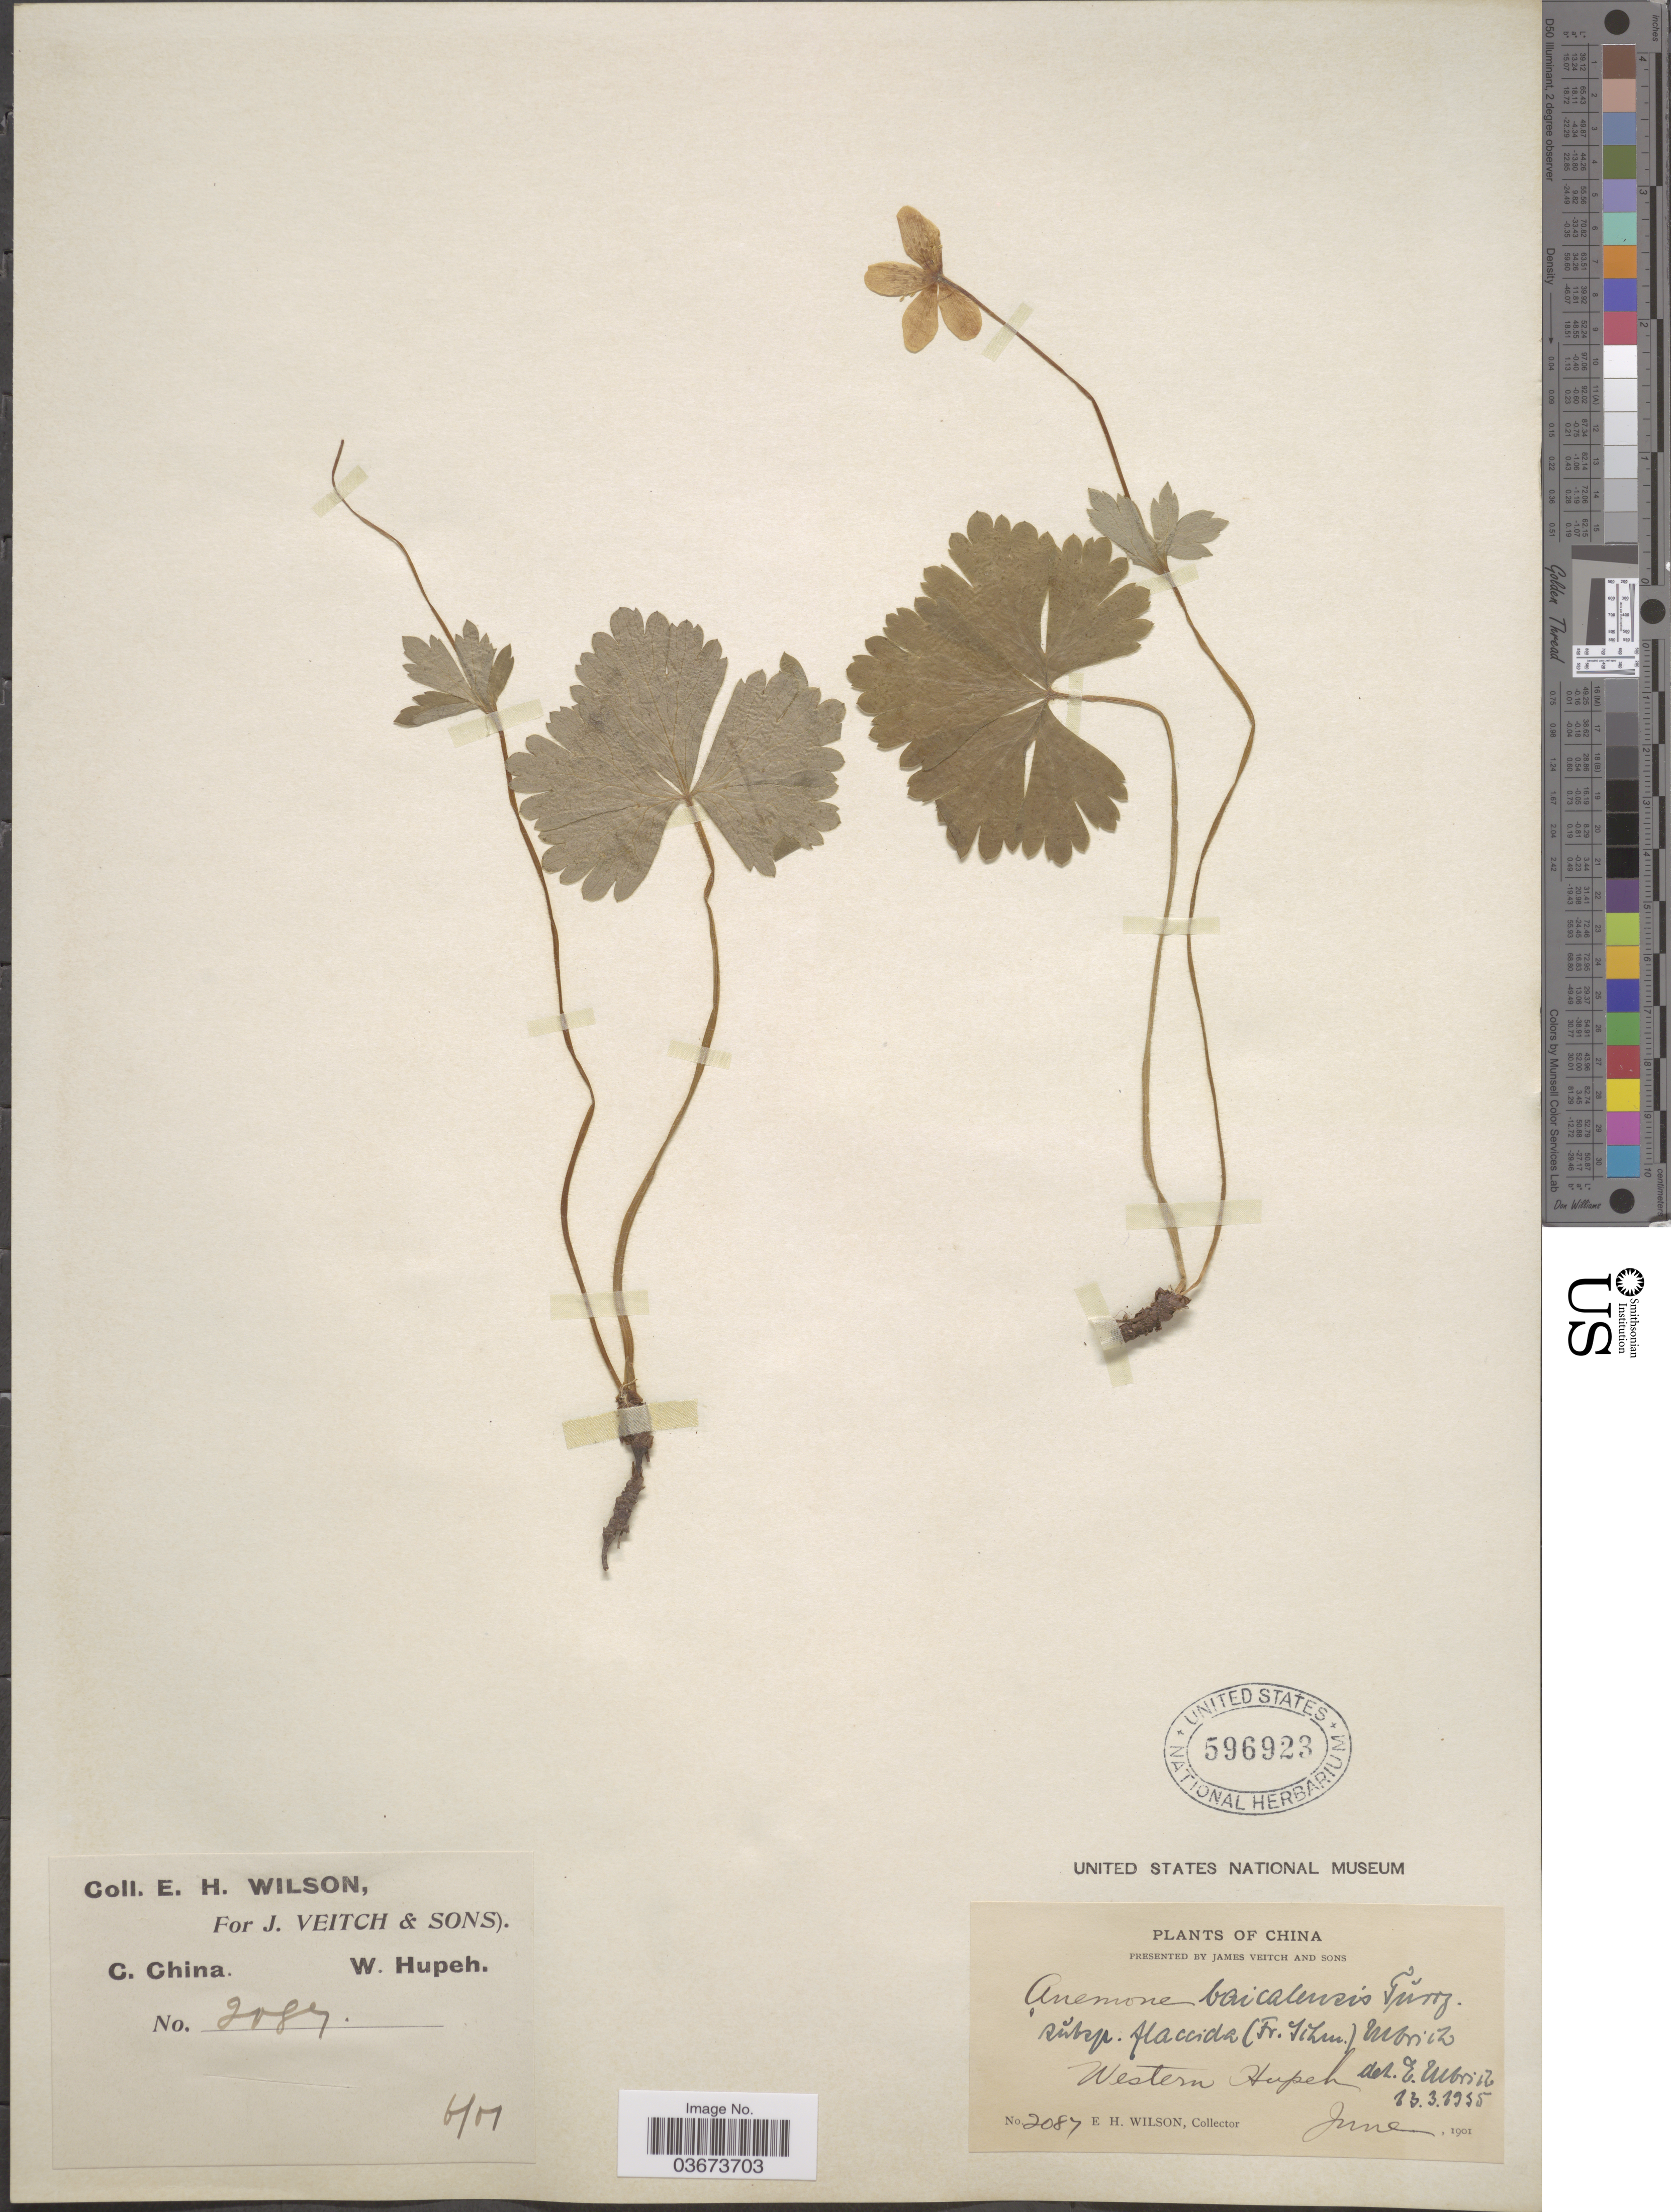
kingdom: Plantae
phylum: Tracheophyta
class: Magnoliopsida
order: Ranunculales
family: Ranunculaceae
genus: Anemone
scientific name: Anemone baicalensis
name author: Turcz.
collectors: E. Wilson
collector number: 2087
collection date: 1901-06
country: China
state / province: Hubei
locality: C. China. Western Hupeh.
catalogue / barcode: US 596923